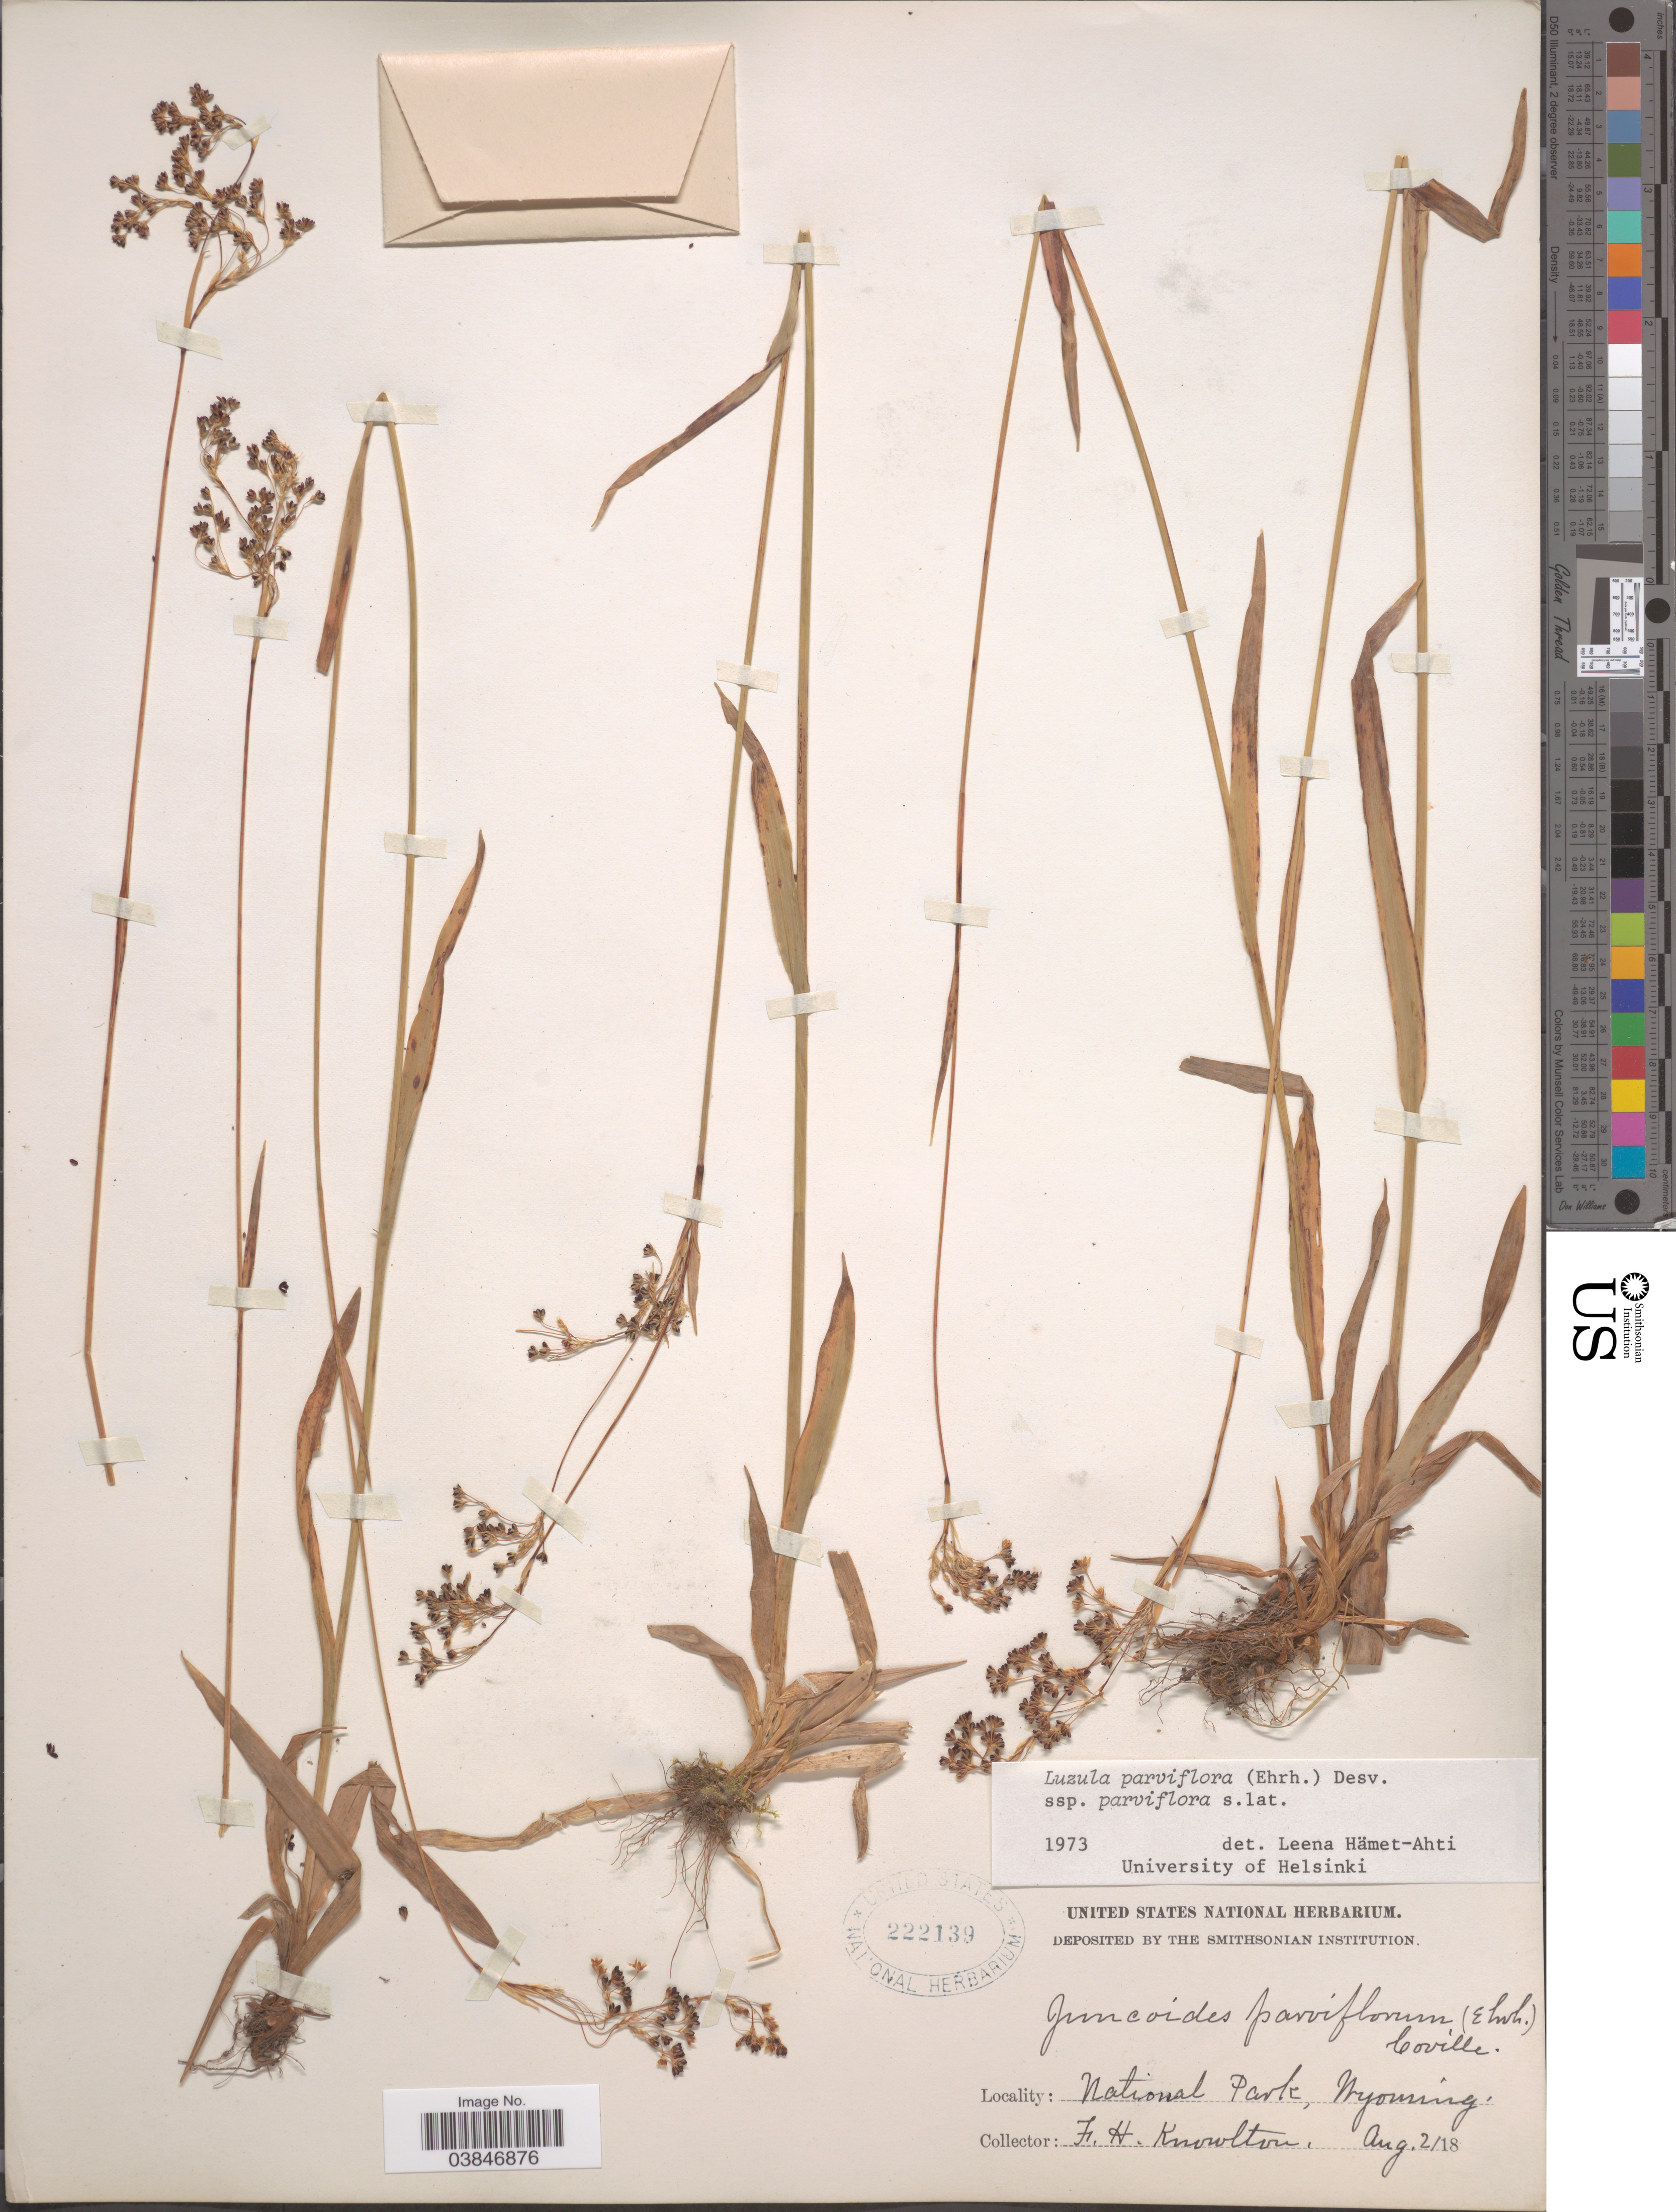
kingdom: Plantae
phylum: Tracheophyta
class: Liliopsida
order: Poales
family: Juncaceae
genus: Luzula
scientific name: Luzula parviflora subsp. parviflora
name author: (Ehrh.) Desv.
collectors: F. H. Knowlton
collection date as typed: Aug. 2/81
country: United States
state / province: Wyoming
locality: National Park.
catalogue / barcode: US 222139